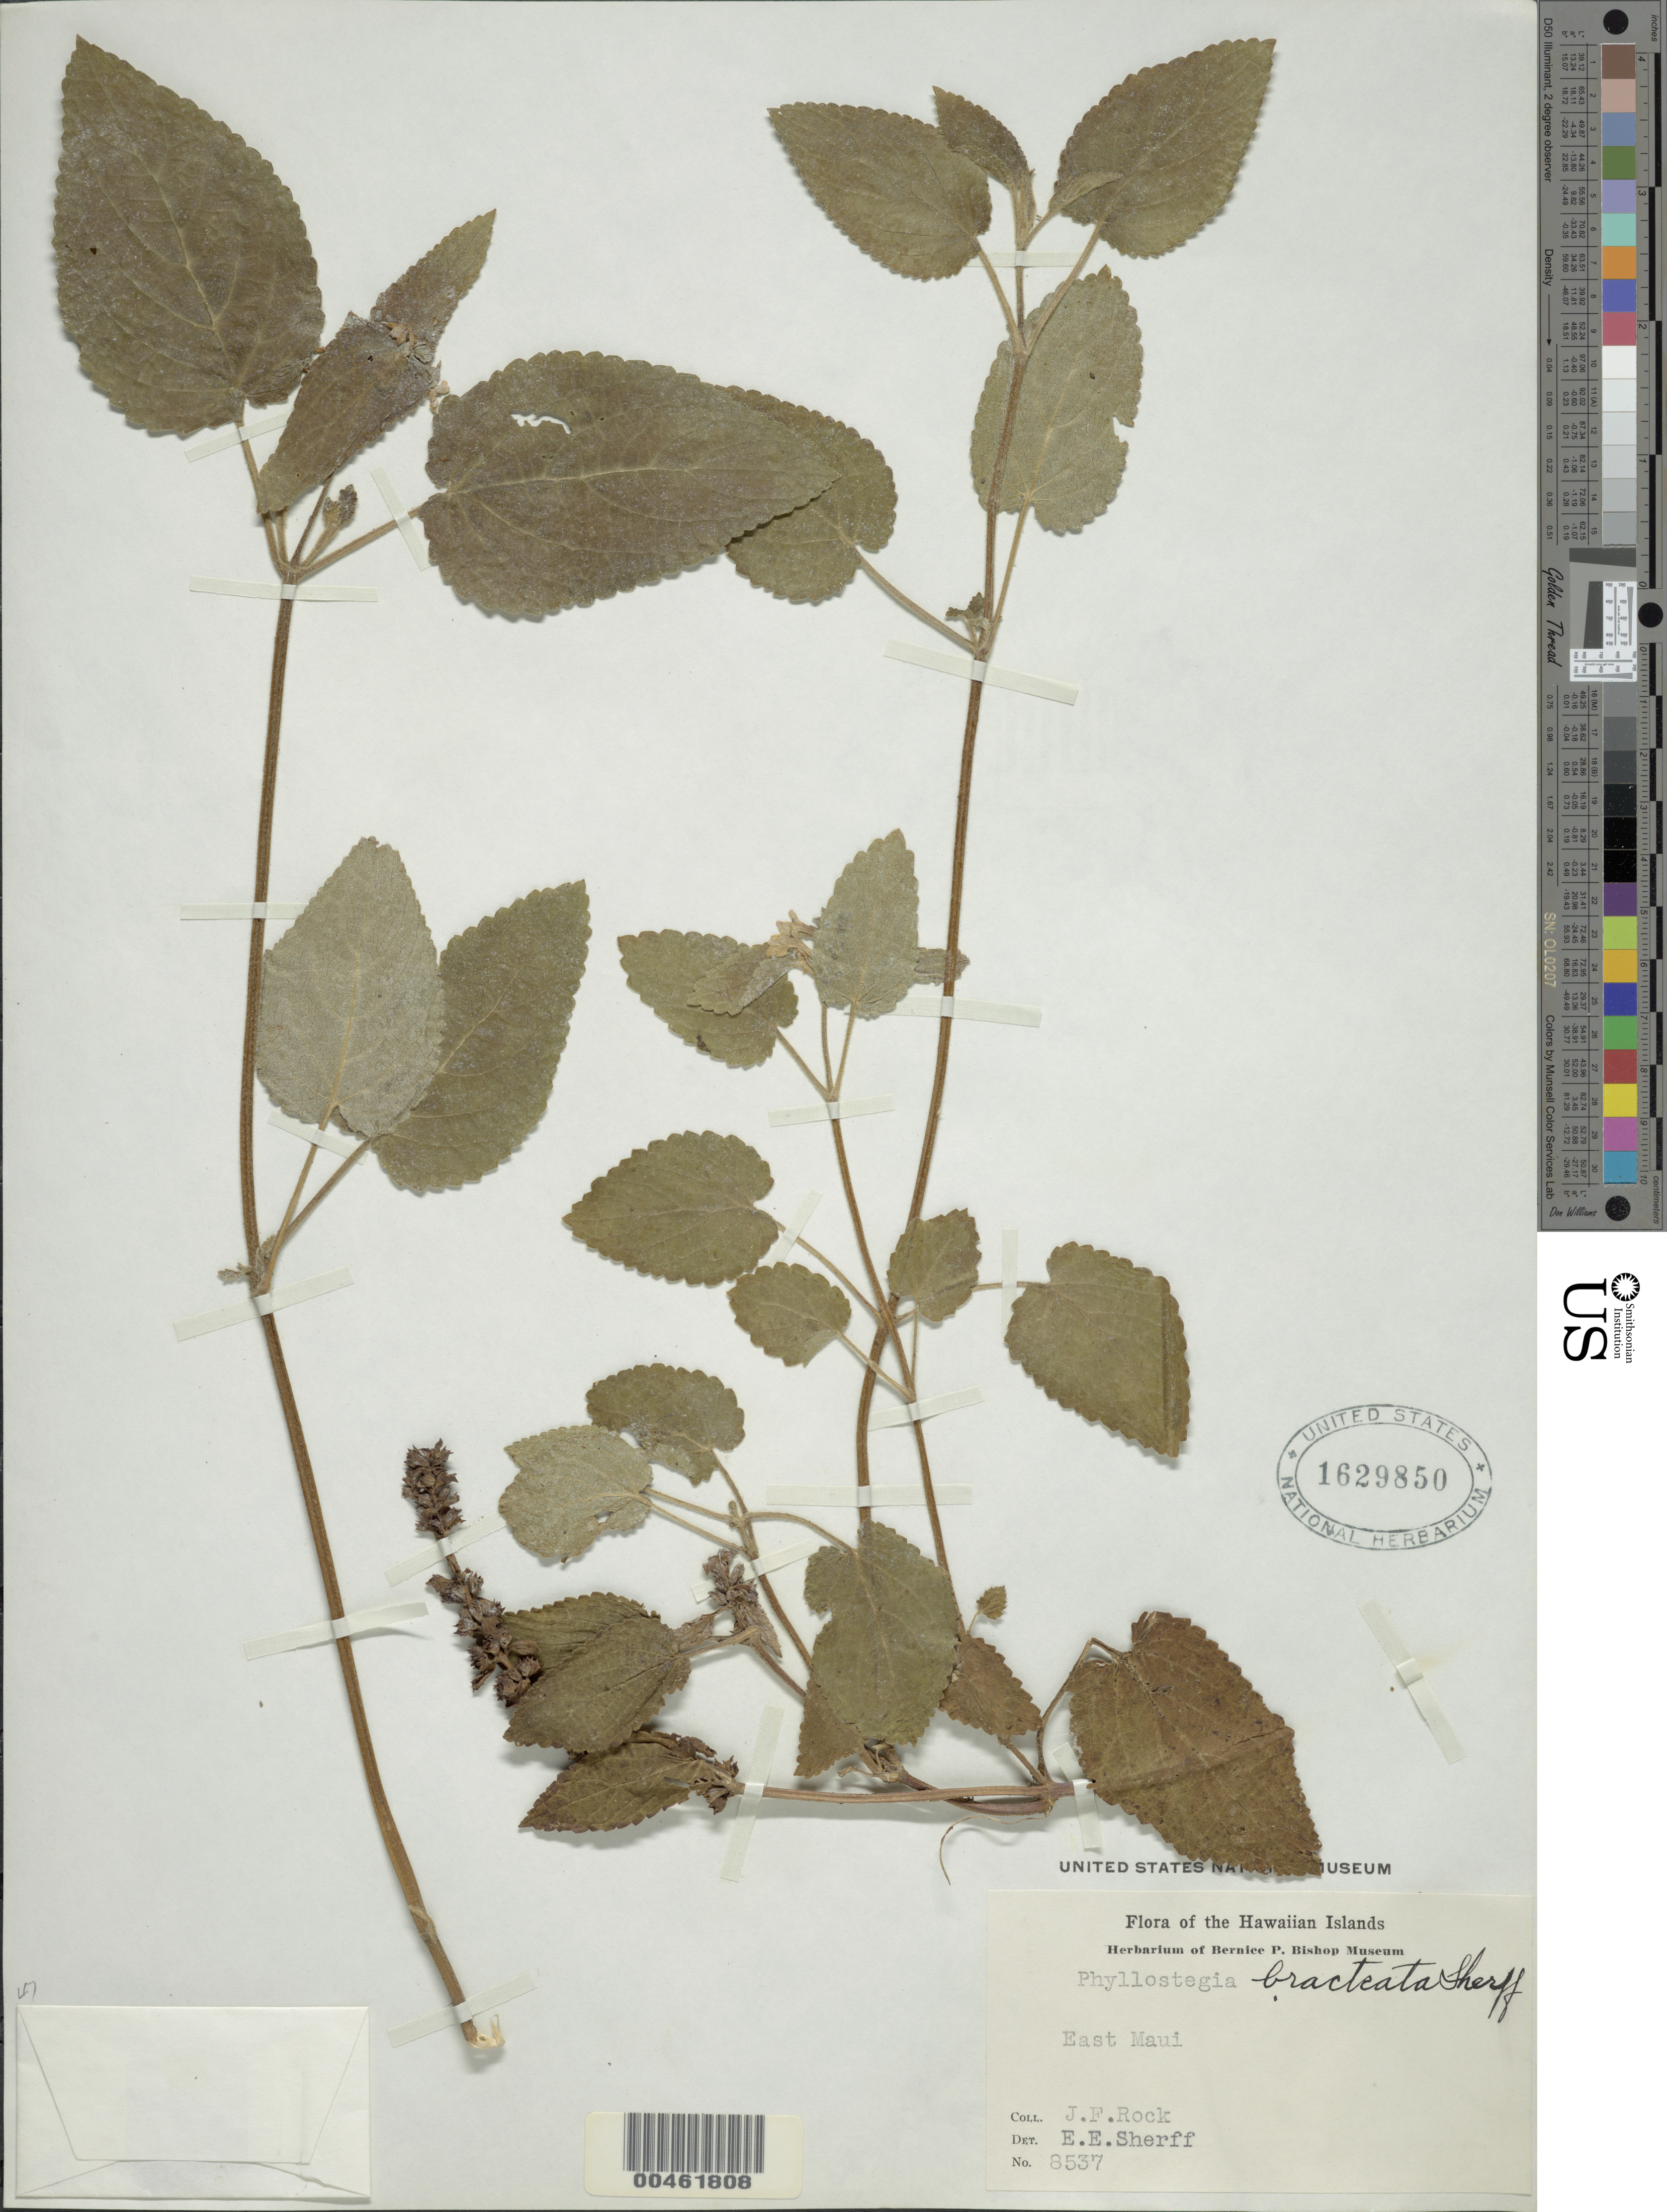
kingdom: Plantae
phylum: Tracheophyta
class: Magnoliopsida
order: Lamiales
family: Lamiaceae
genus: Phyllostegia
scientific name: Phyllostegia bracteata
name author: Sherff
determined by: Sherff, E. E.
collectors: J. F. Rock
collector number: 8537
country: United States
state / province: Hawaii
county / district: Maui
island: Maui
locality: East Maui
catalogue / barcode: US 1629850